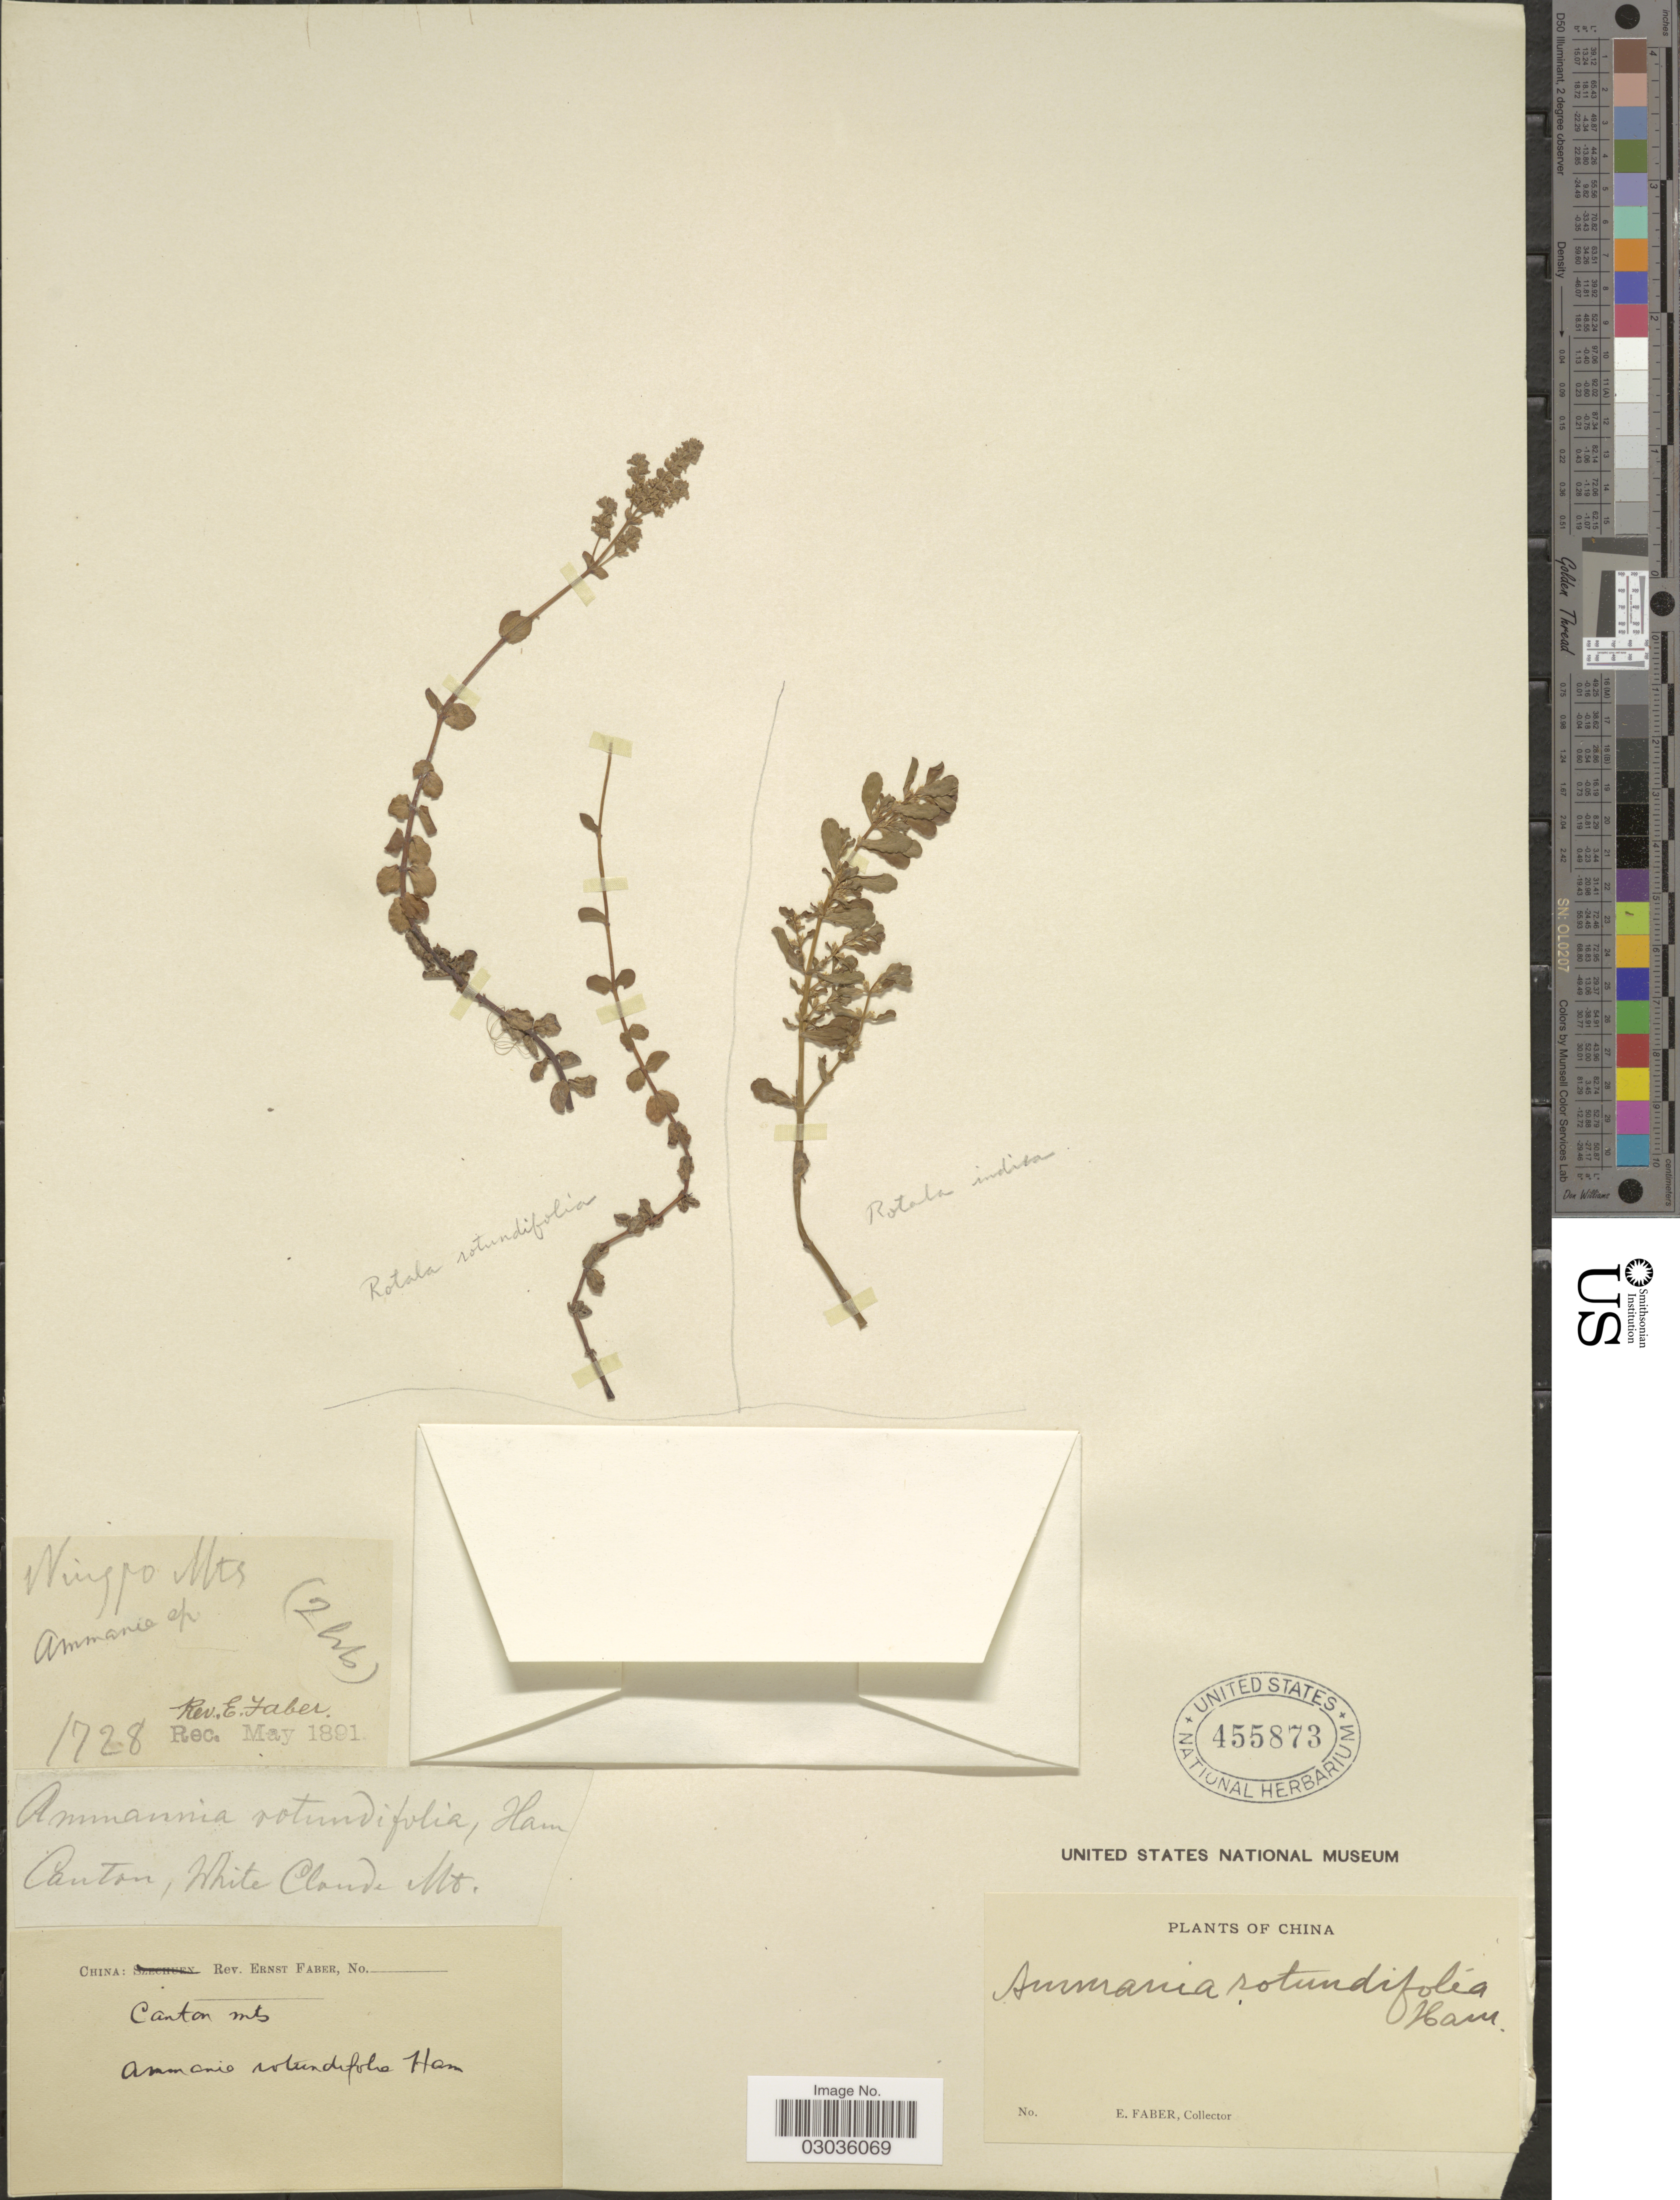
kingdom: Plantae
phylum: Tracheophyta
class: Magnoliopsida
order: Myrtales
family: Lythraceae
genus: Rotala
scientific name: Rotala rotundifolia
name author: (Buch.-Ham. & Roxb.) Koehne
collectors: E. Faber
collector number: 1728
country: China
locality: Canton, White Cloud Mt.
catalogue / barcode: US 455873